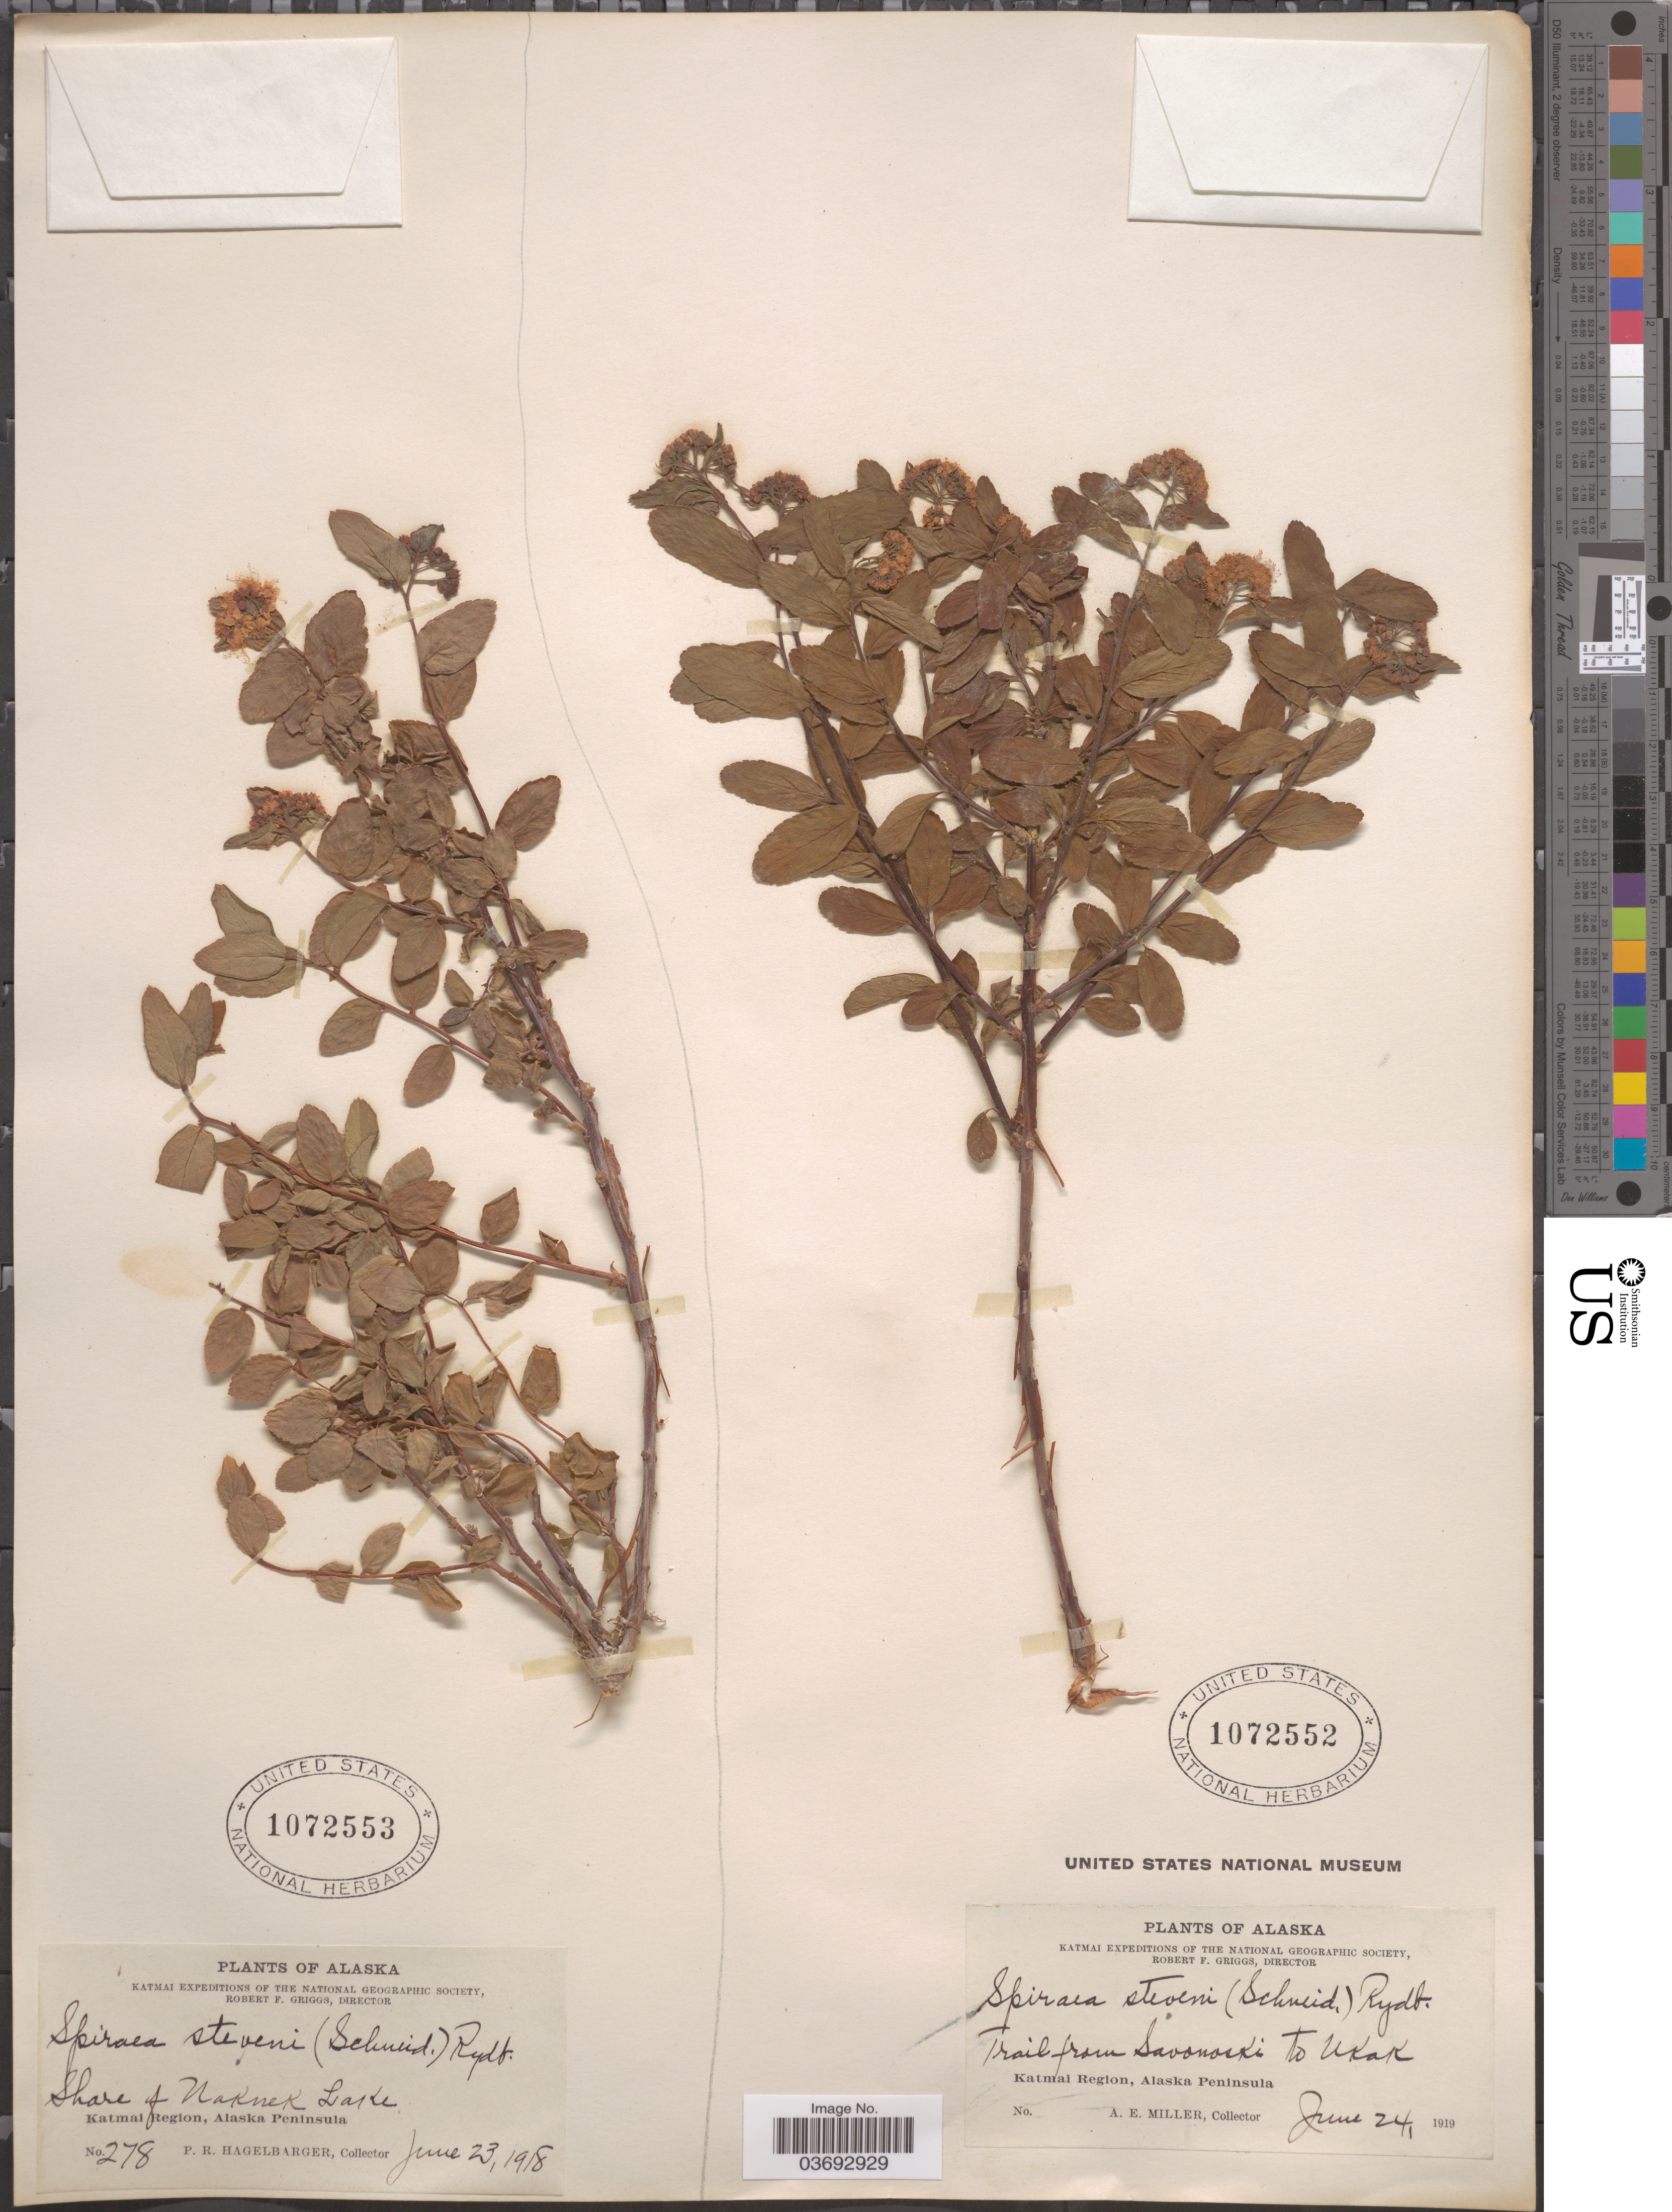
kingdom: Plantae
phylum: Tracheophyta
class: Magnoliopsida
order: Rosales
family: Rosaceae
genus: Spiraea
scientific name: Spiraea stevenii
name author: (C.K. Schneid.) Rydb.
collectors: P. Hagelbarger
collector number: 278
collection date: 1918-06-23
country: United States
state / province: Alaska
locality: Shore of Naknek Lake. Katmai Region, Alaska Peninsula.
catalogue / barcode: US 1072553